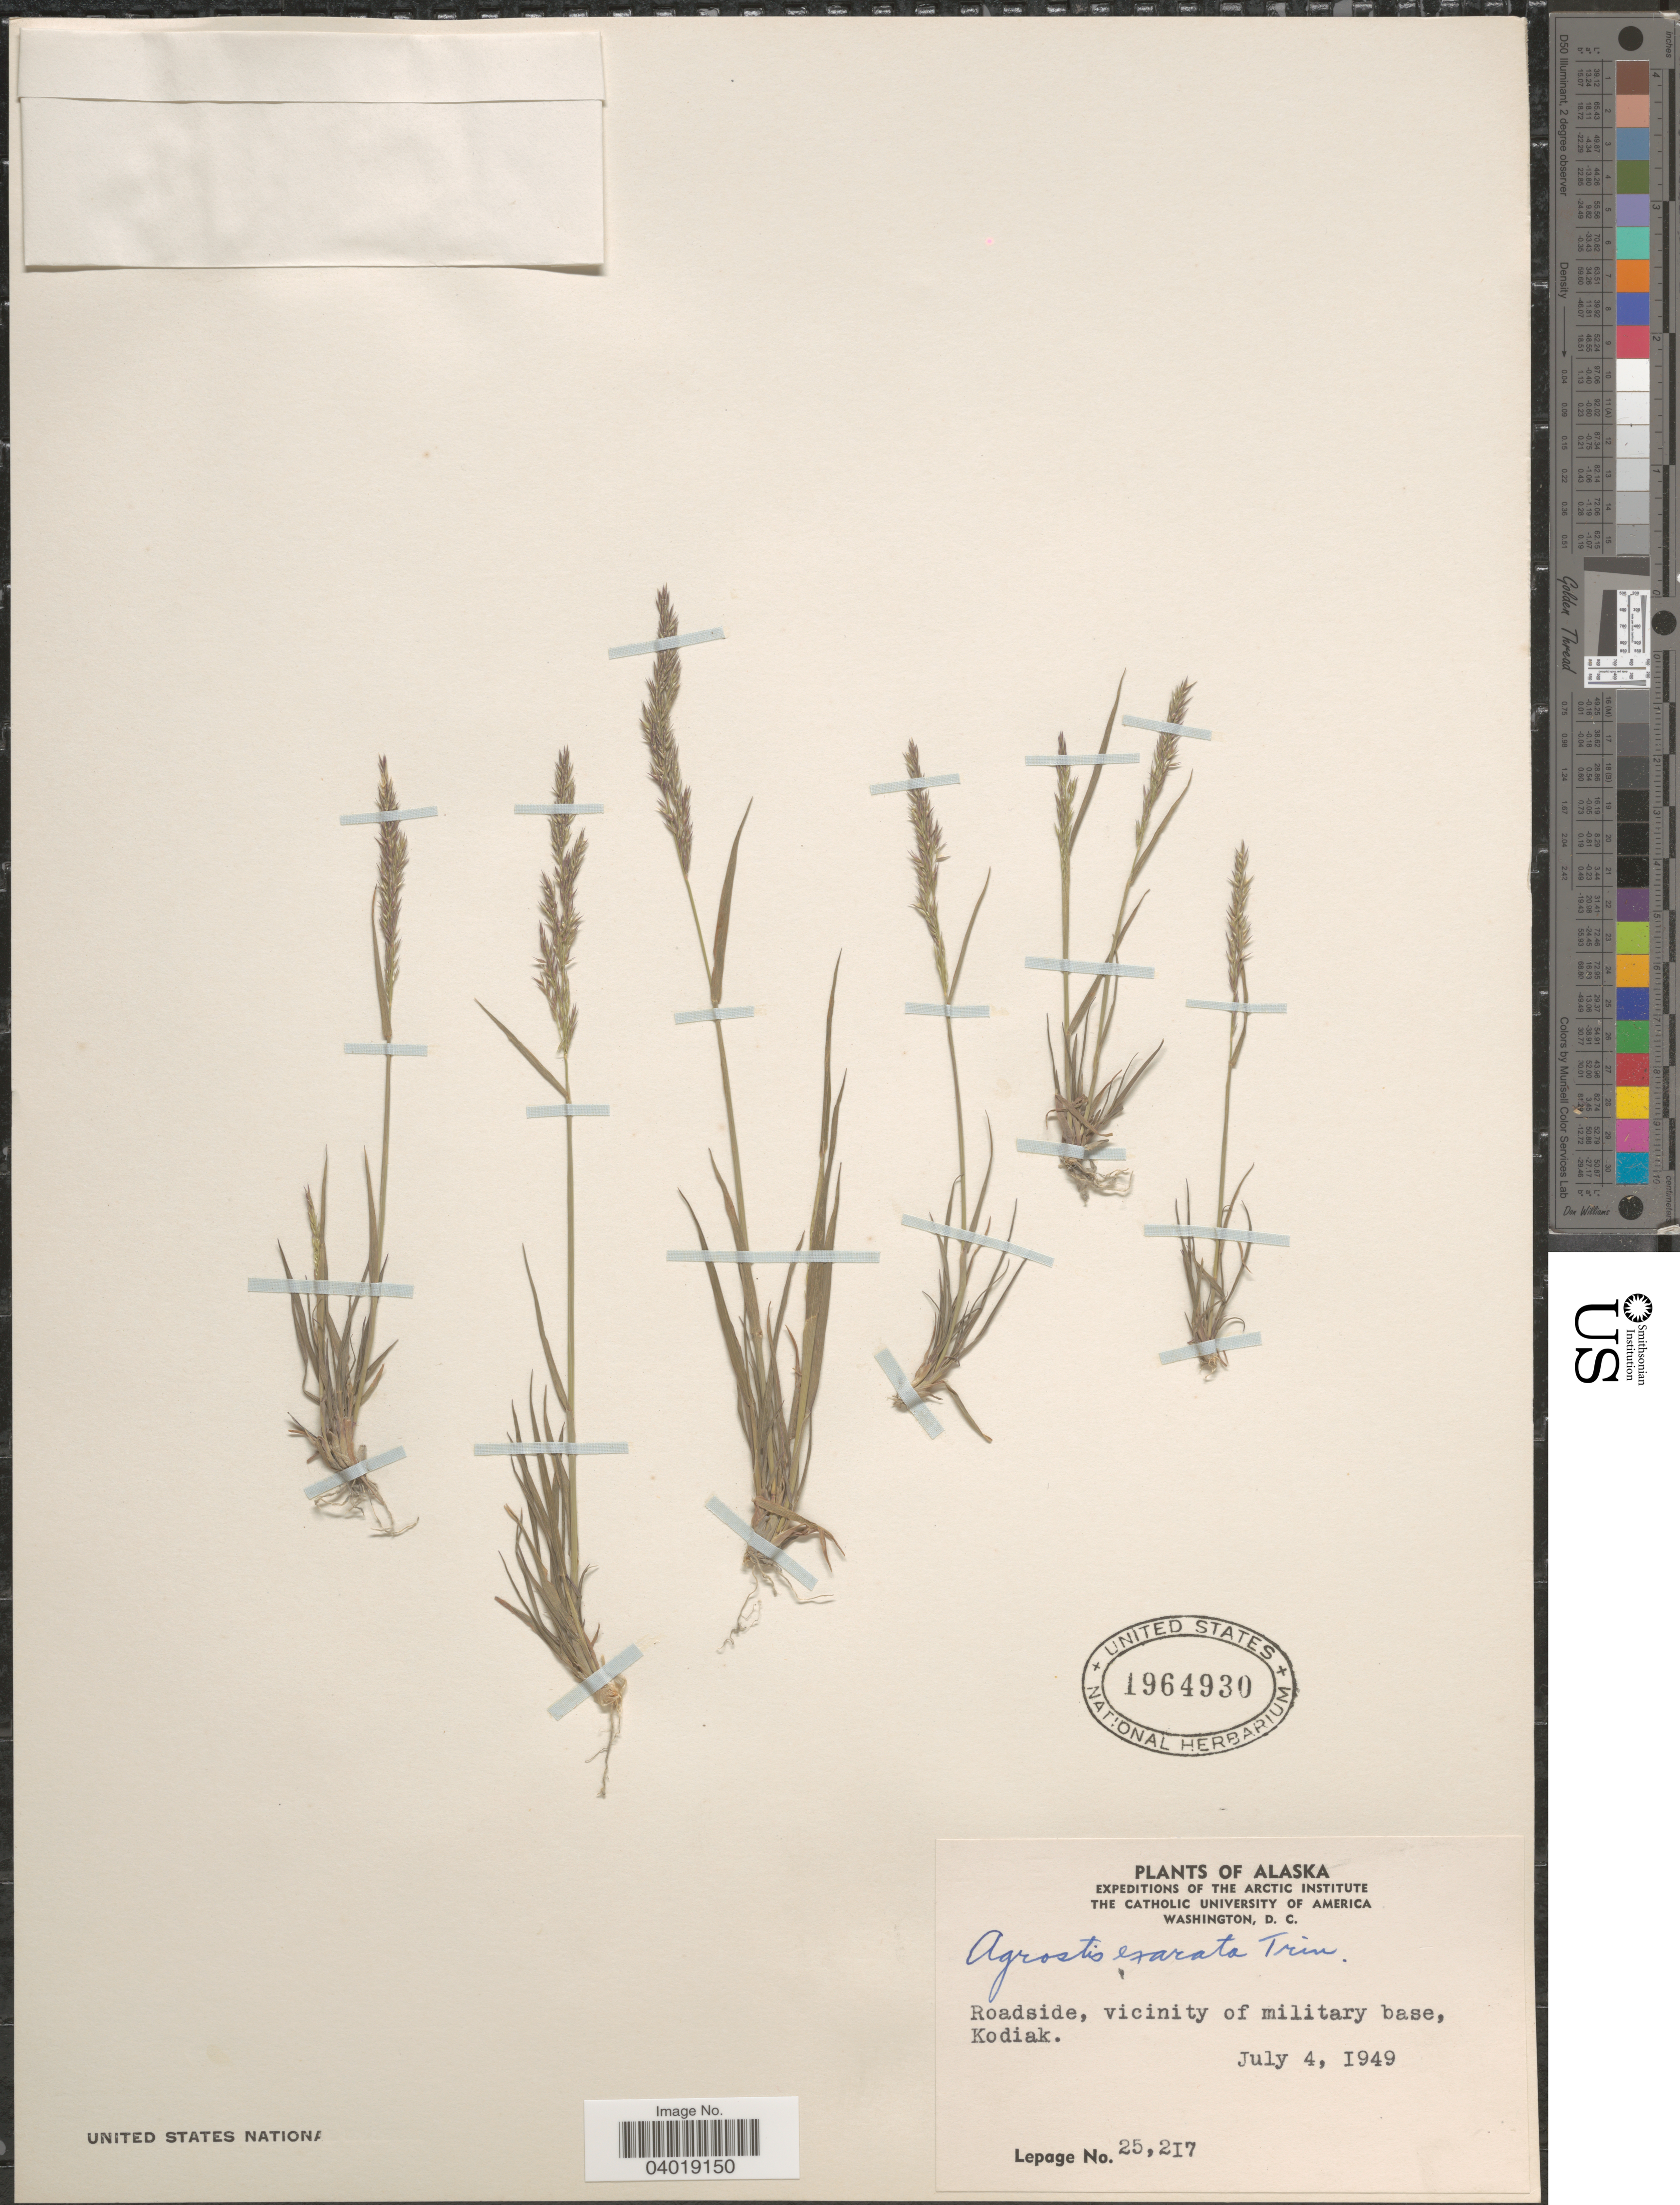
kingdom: Plantae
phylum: Tracheophyta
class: Liliopsida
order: Poales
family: Poaceae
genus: Agrostis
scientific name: Agrostis exarata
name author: Trin.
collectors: -. LePage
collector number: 25217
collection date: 1949-07-04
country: United States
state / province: Alaska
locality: Roadside, vicinity of military base, Kodiak.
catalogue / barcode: US 1964930